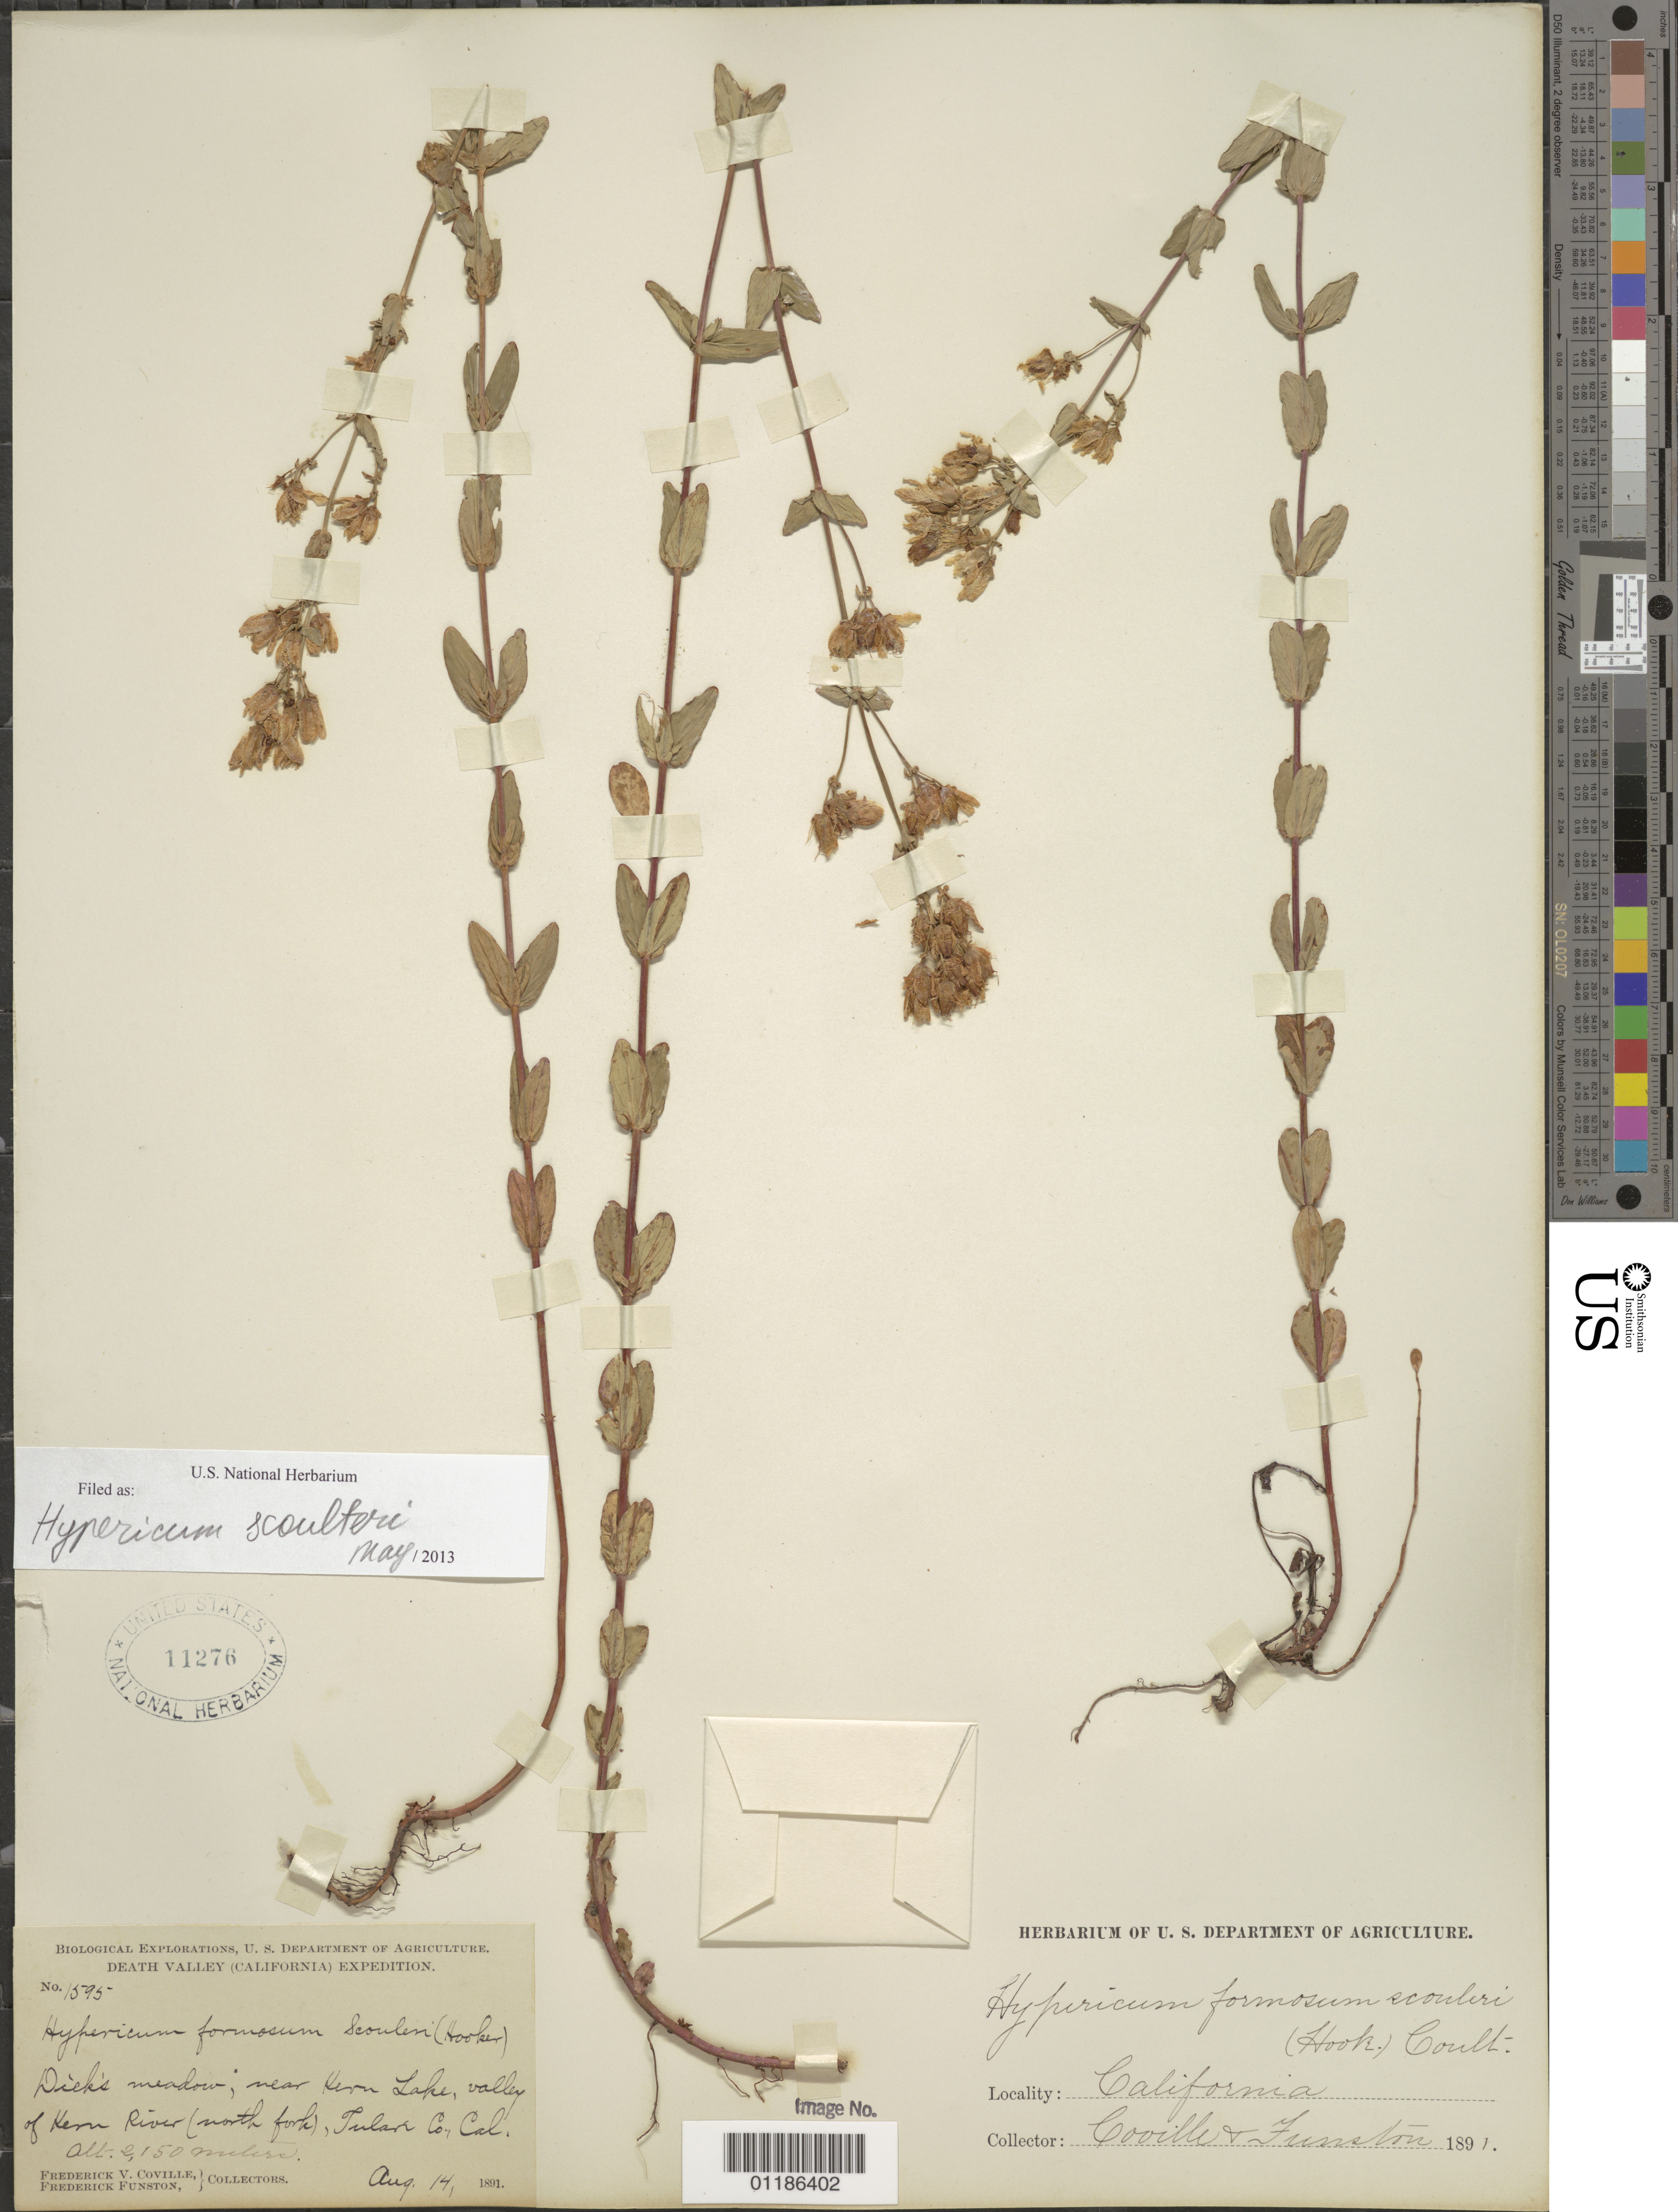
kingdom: Plantae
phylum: Tracheophyta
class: Magnoliopsida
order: Malpighiales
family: Hypericaceae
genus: Hypericum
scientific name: Hypericum scouleri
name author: Hook.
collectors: F. V. Coville & F. Funston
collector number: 1595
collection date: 1891-08-14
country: United States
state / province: California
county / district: Tulare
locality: Dick's meadow, near Kern Lake, Valley of Kern River (north fork)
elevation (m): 2150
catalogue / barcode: US 11276